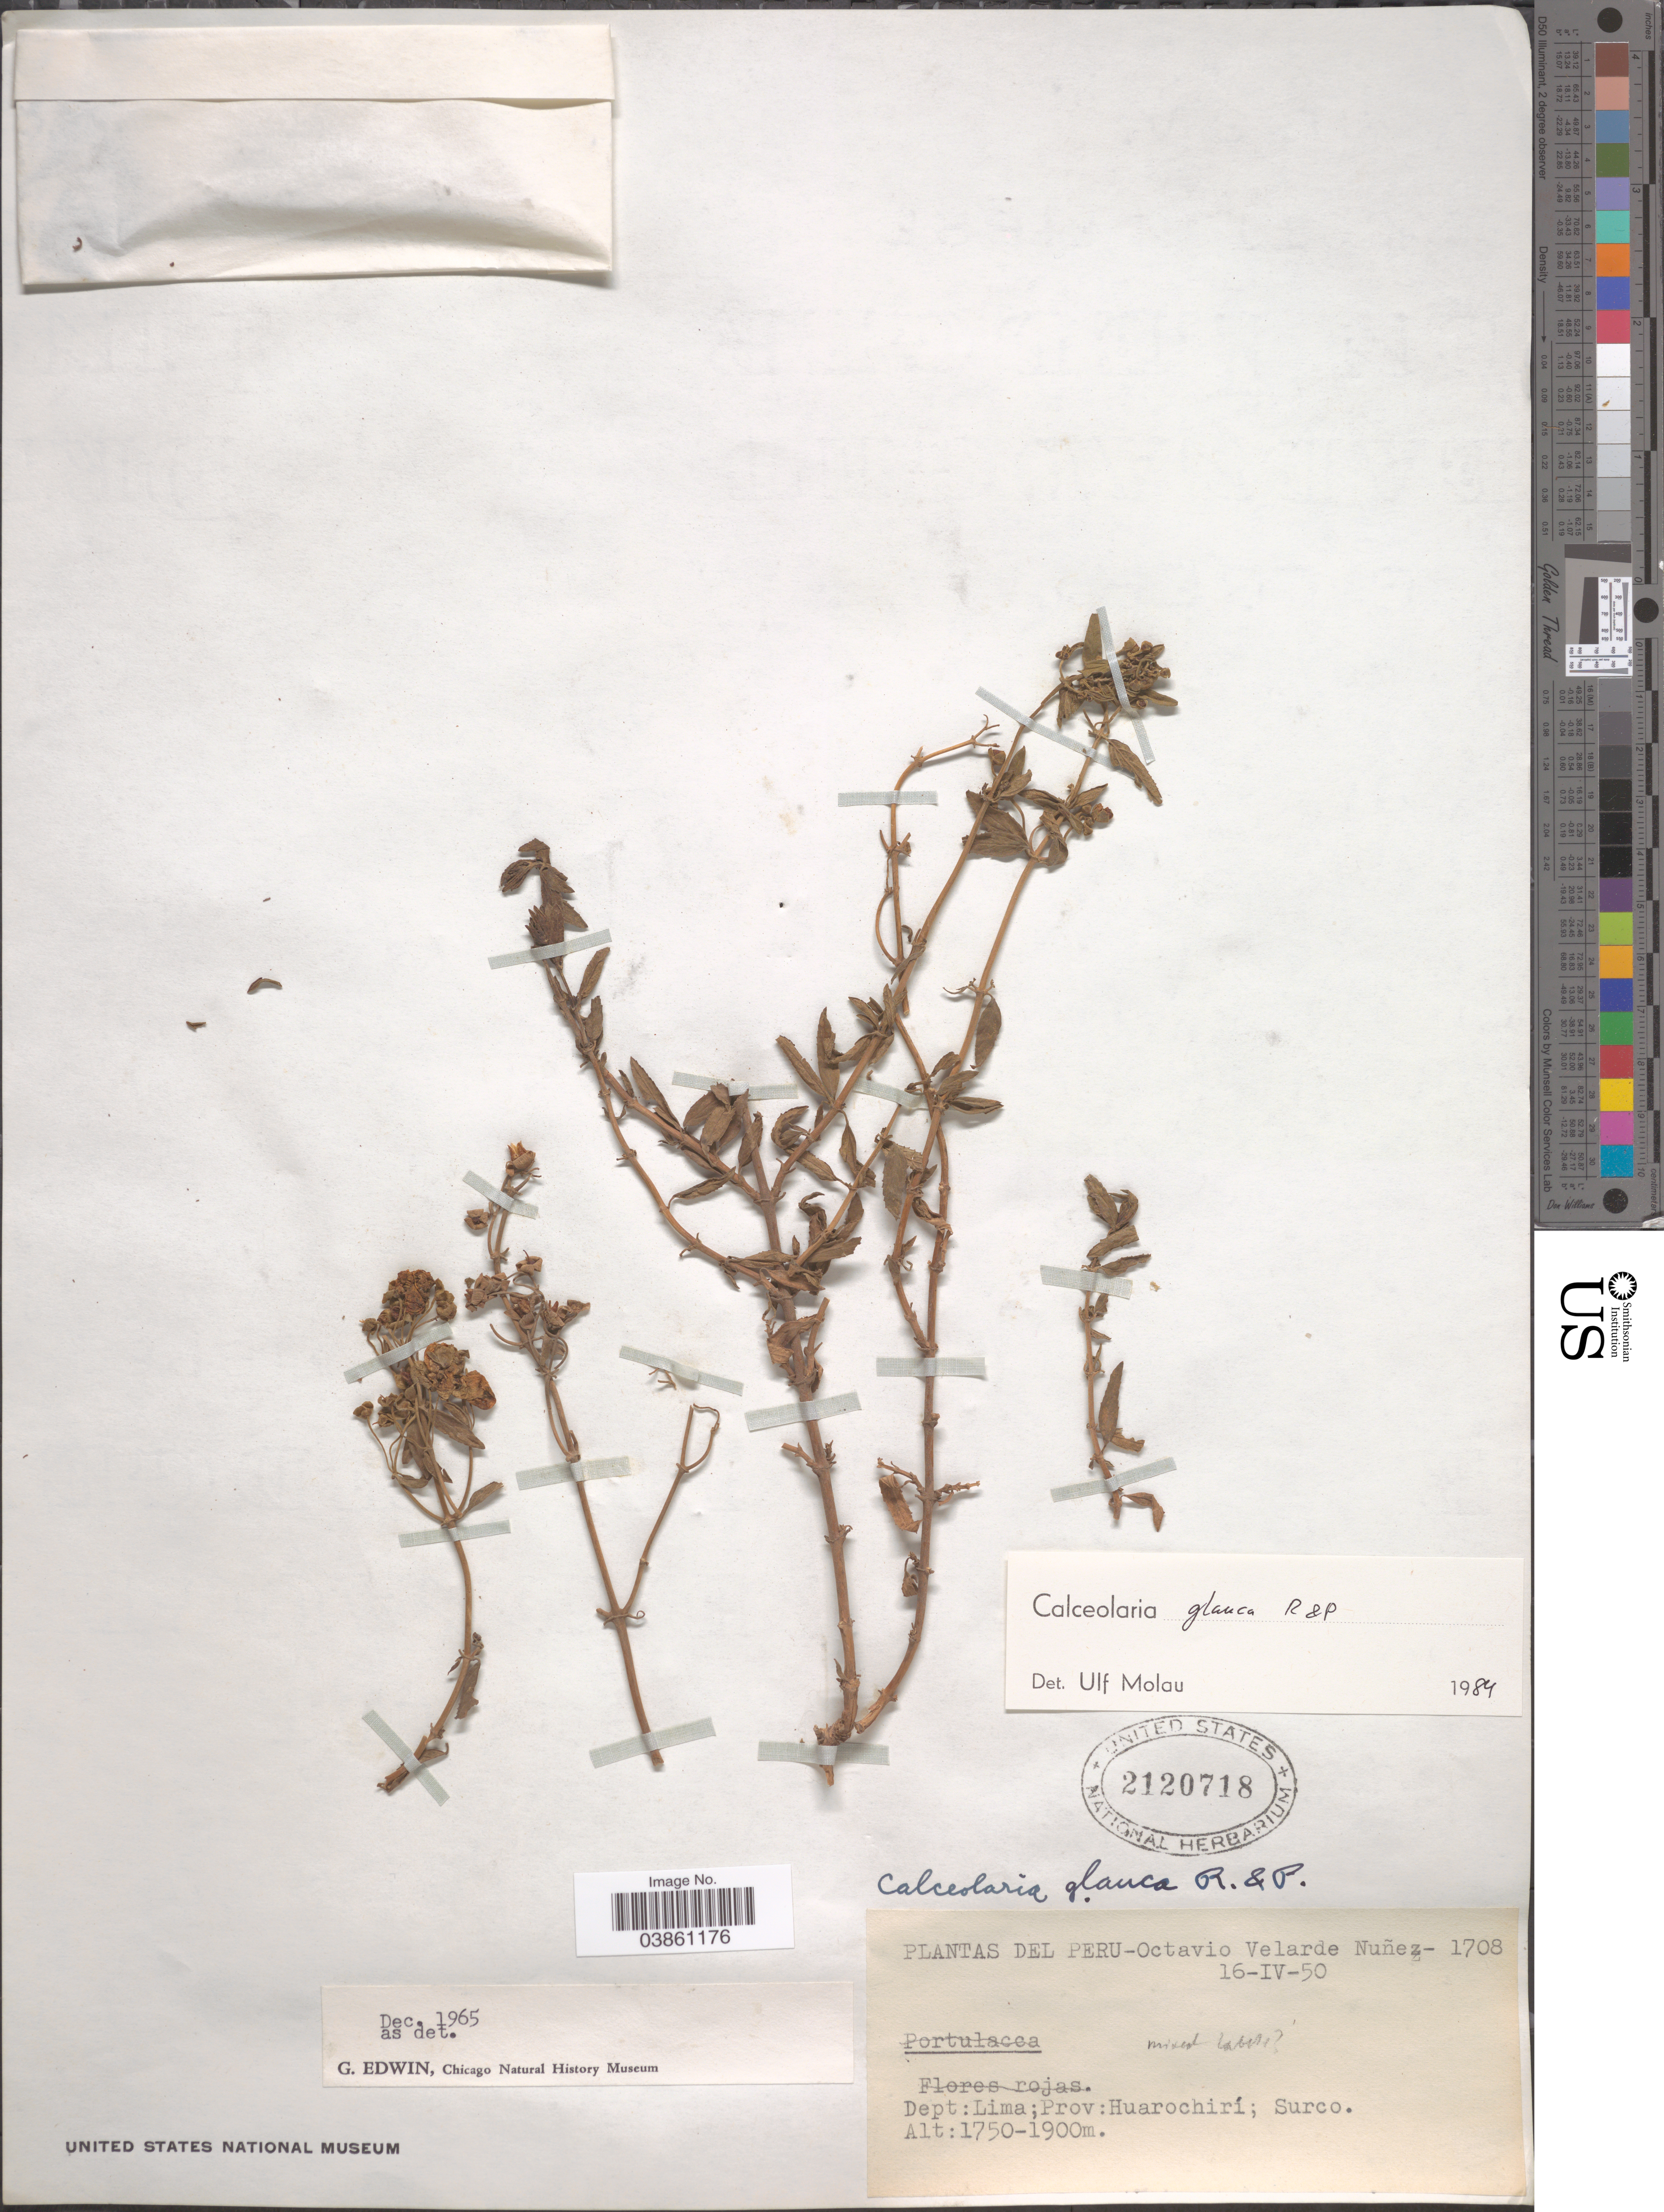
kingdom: Plantae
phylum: Tracheophyta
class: Magnoliopsida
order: Lamiales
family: Calceolariaceae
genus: Calceolaria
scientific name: Calceolaria glauca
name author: Ruiz & Pav.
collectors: O. Velarde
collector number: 1708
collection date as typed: Transcribed d/m/y: 16/4/50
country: Peru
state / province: Lima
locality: Dept: Lima; Prov: Huarochirí; Surco.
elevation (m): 1750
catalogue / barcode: US 2120718